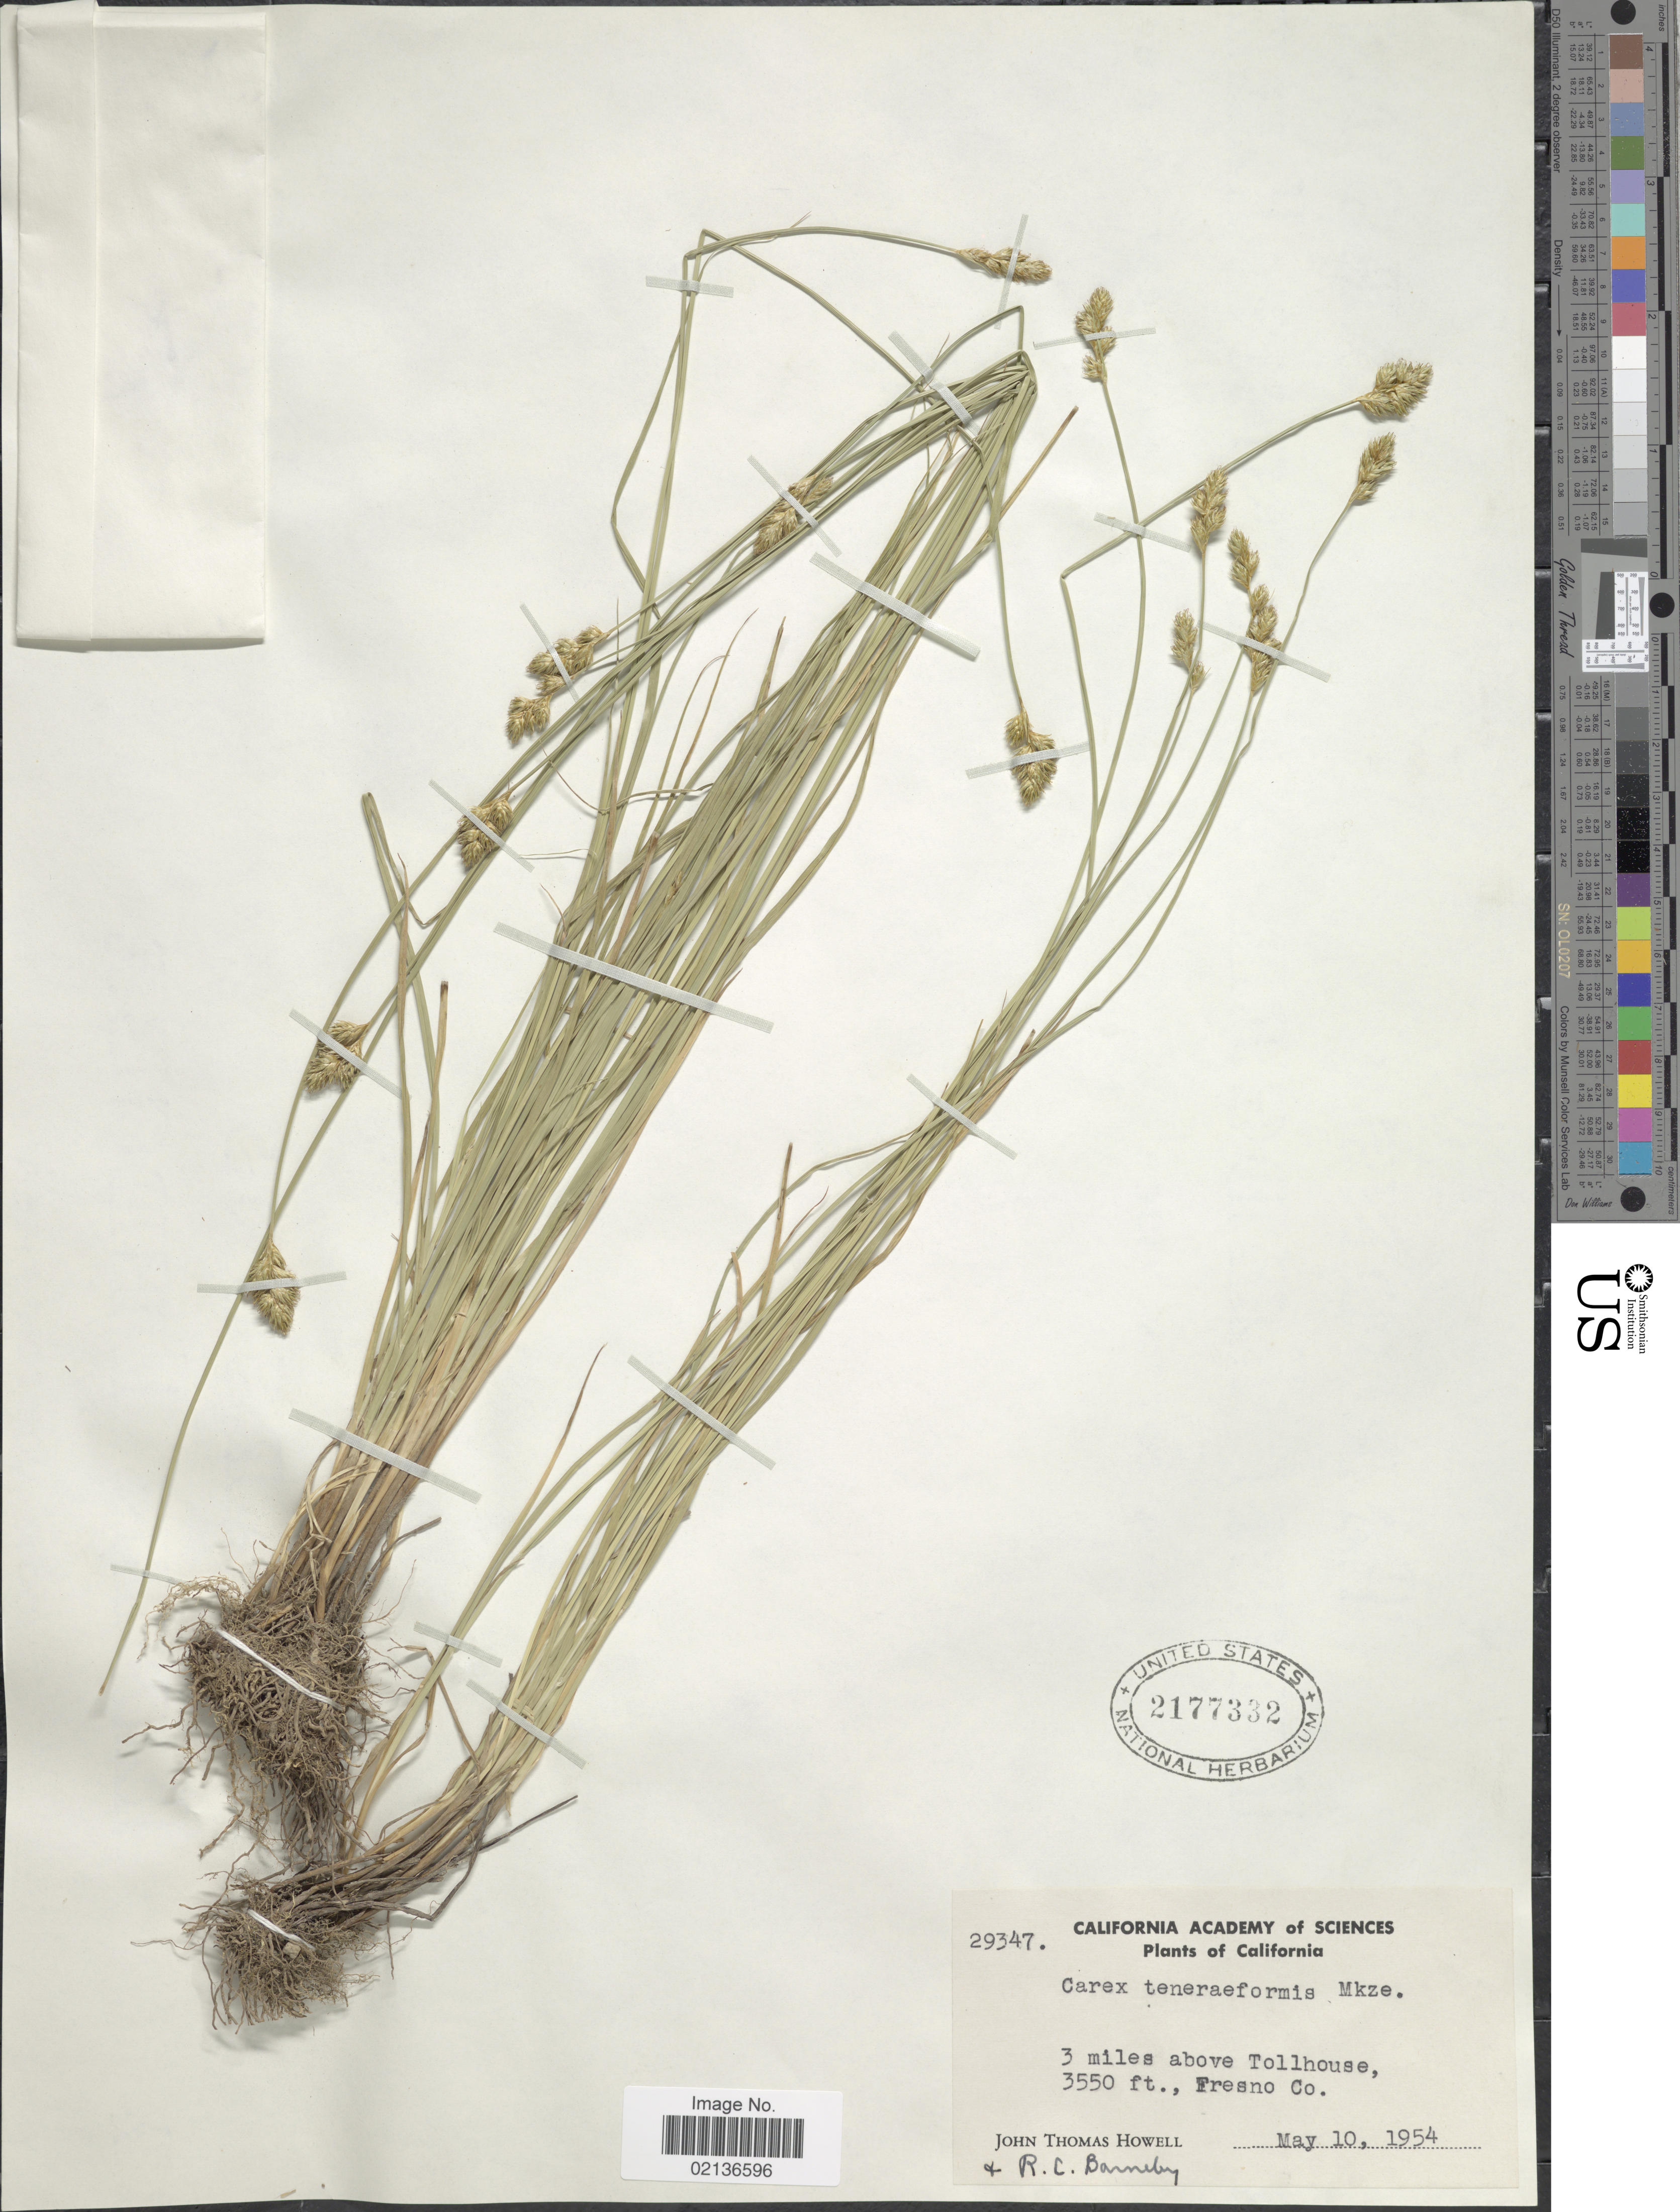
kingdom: Plantae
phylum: Tracheophyta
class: Liliopsida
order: Poales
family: Cyperaceae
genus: Carex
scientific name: Carex subfusca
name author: W. Boott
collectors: J. T. Howell & R. C. Barneby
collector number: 29347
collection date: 1954-05-10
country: United States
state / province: California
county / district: Fresno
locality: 3 miles above Tollhouse, Fresno Co.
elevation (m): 1082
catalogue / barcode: US 2177332